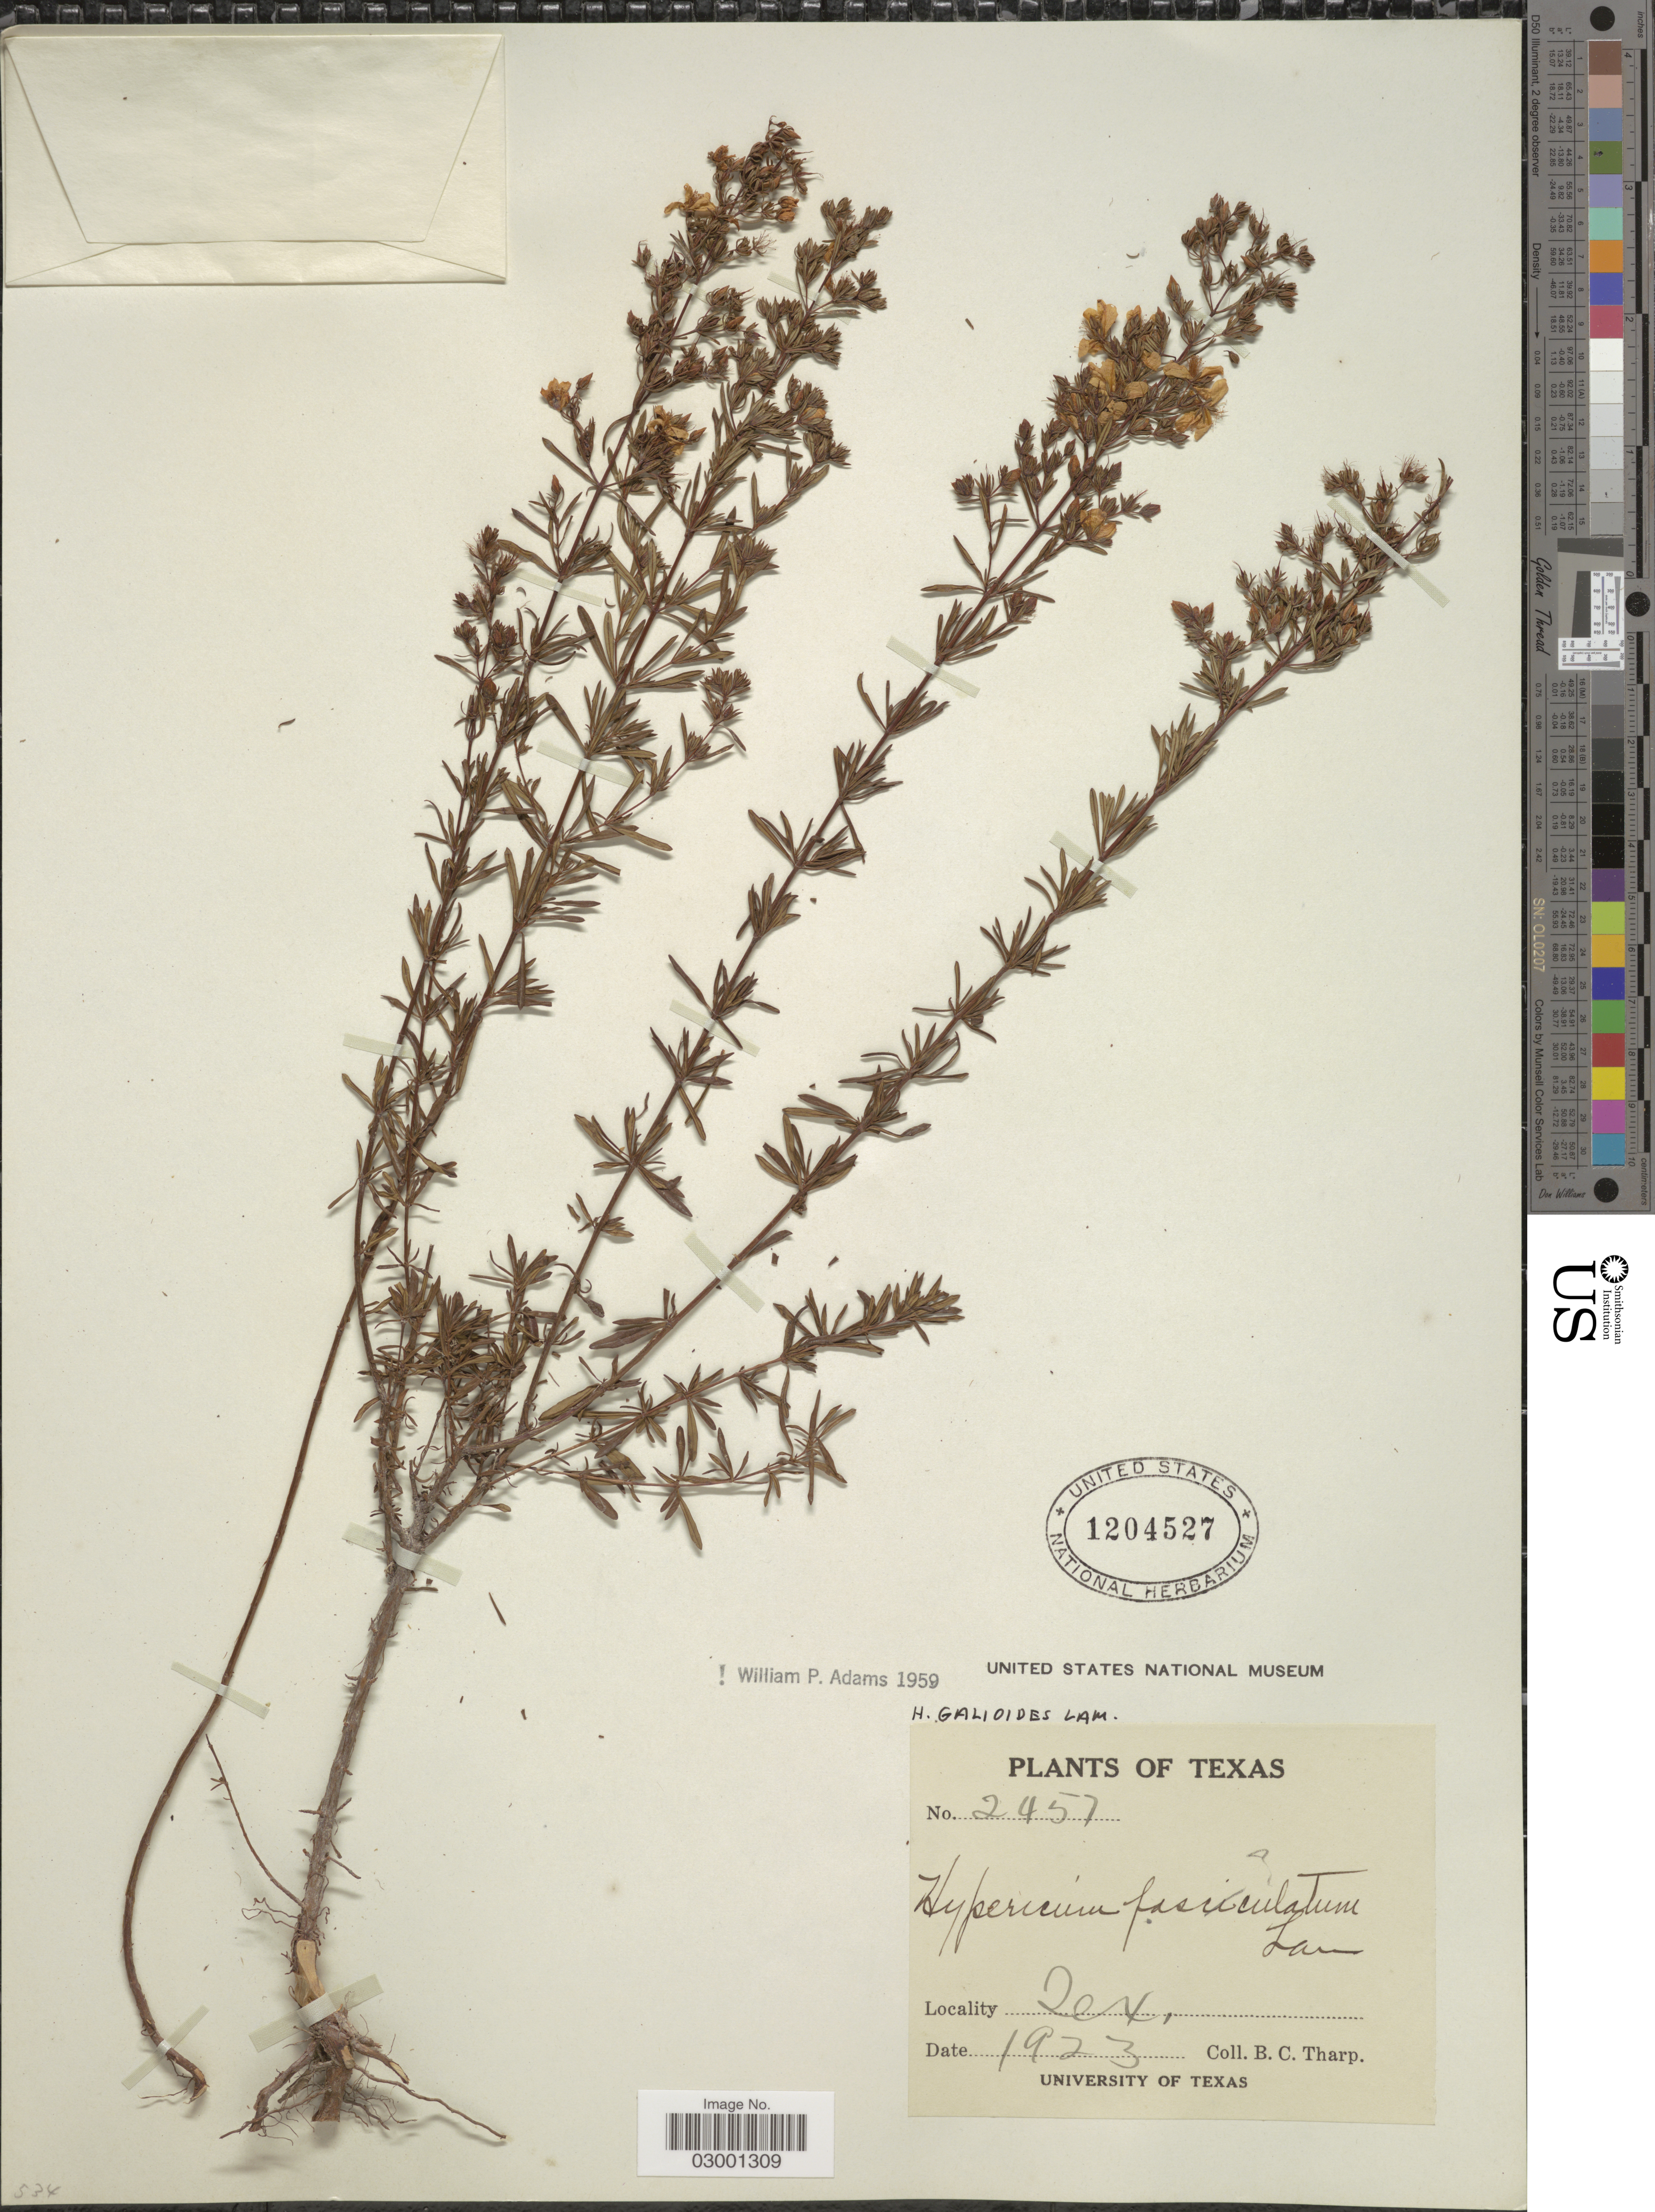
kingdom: Plantae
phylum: Tracheophyta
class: Magnoliopsida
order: Malpighiales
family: Hypericaceae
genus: Hypericum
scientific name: Hypericum galioides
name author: Lam.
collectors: B. C. Tharp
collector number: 2457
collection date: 1923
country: United States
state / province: Texas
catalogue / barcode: US 1204527